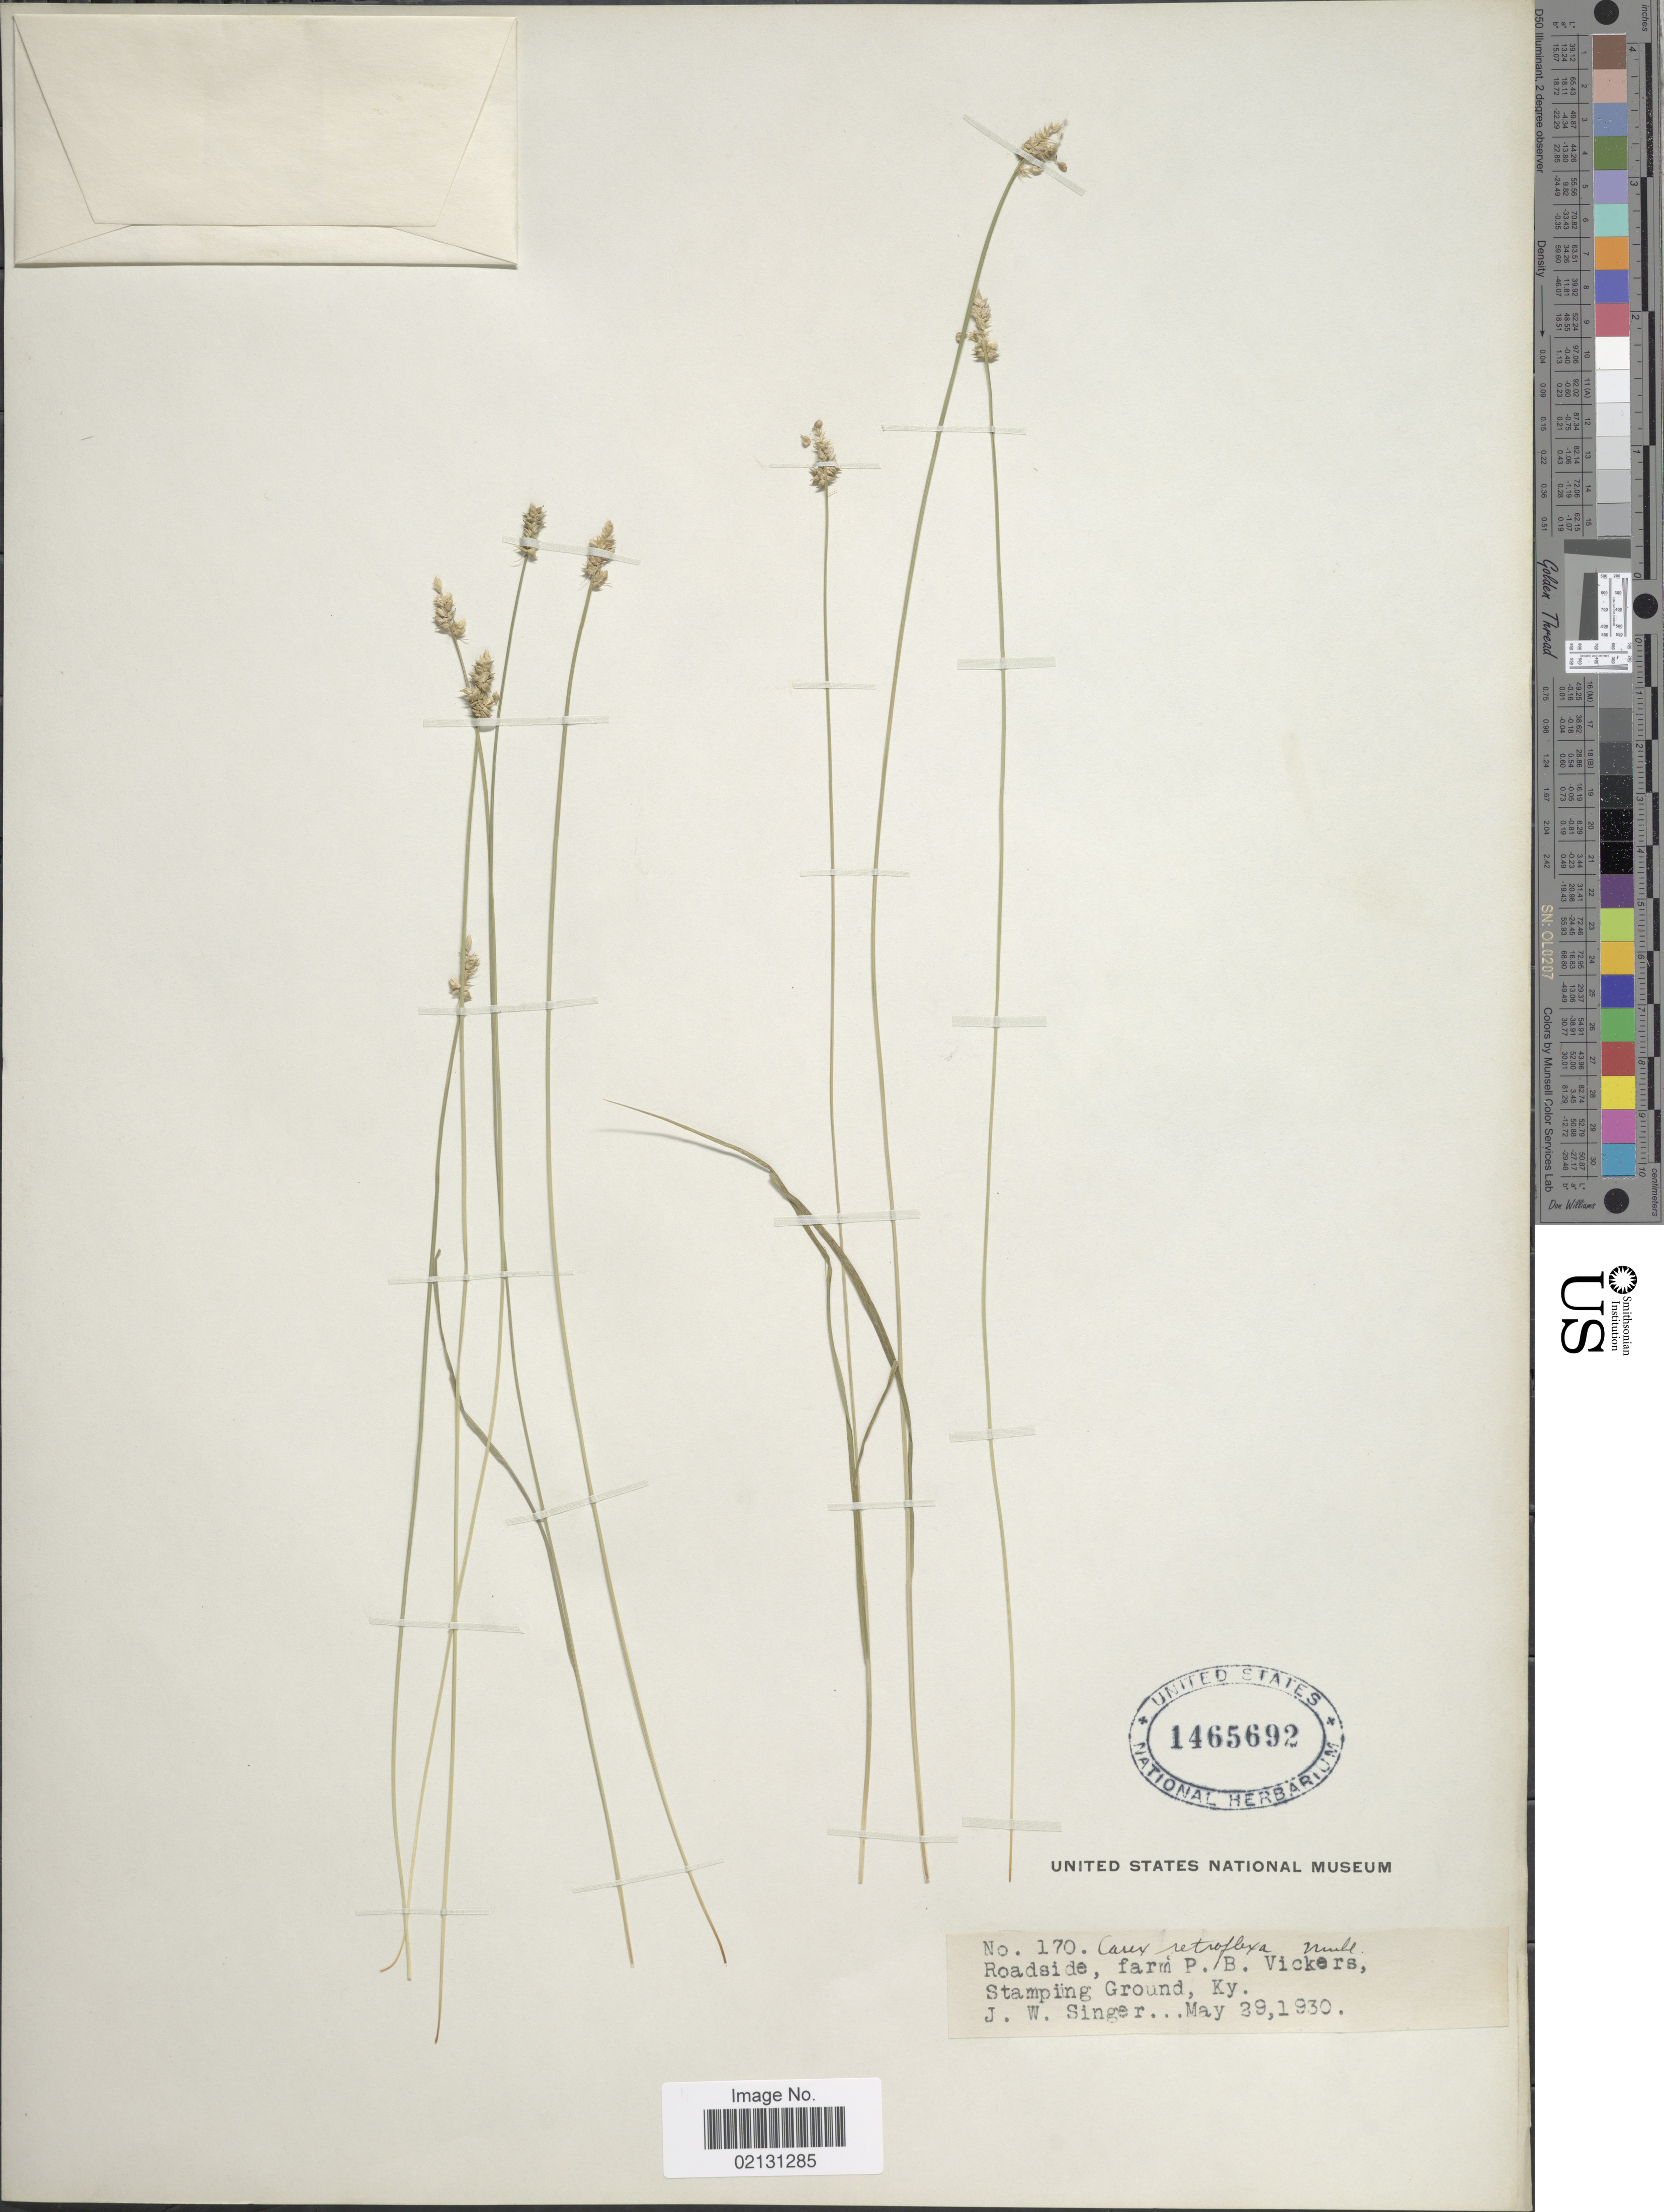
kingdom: Plantae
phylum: Tracheophyta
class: Liliopsida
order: Poales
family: Cyperaceae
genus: Carex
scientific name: Carex retroflexa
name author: Muhl. ex Willd.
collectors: J. EW. Singer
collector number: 170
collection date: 1930-05-29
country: United States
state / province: Kentucky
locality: Roadside, Stamping Ground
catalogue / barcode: US 1465692